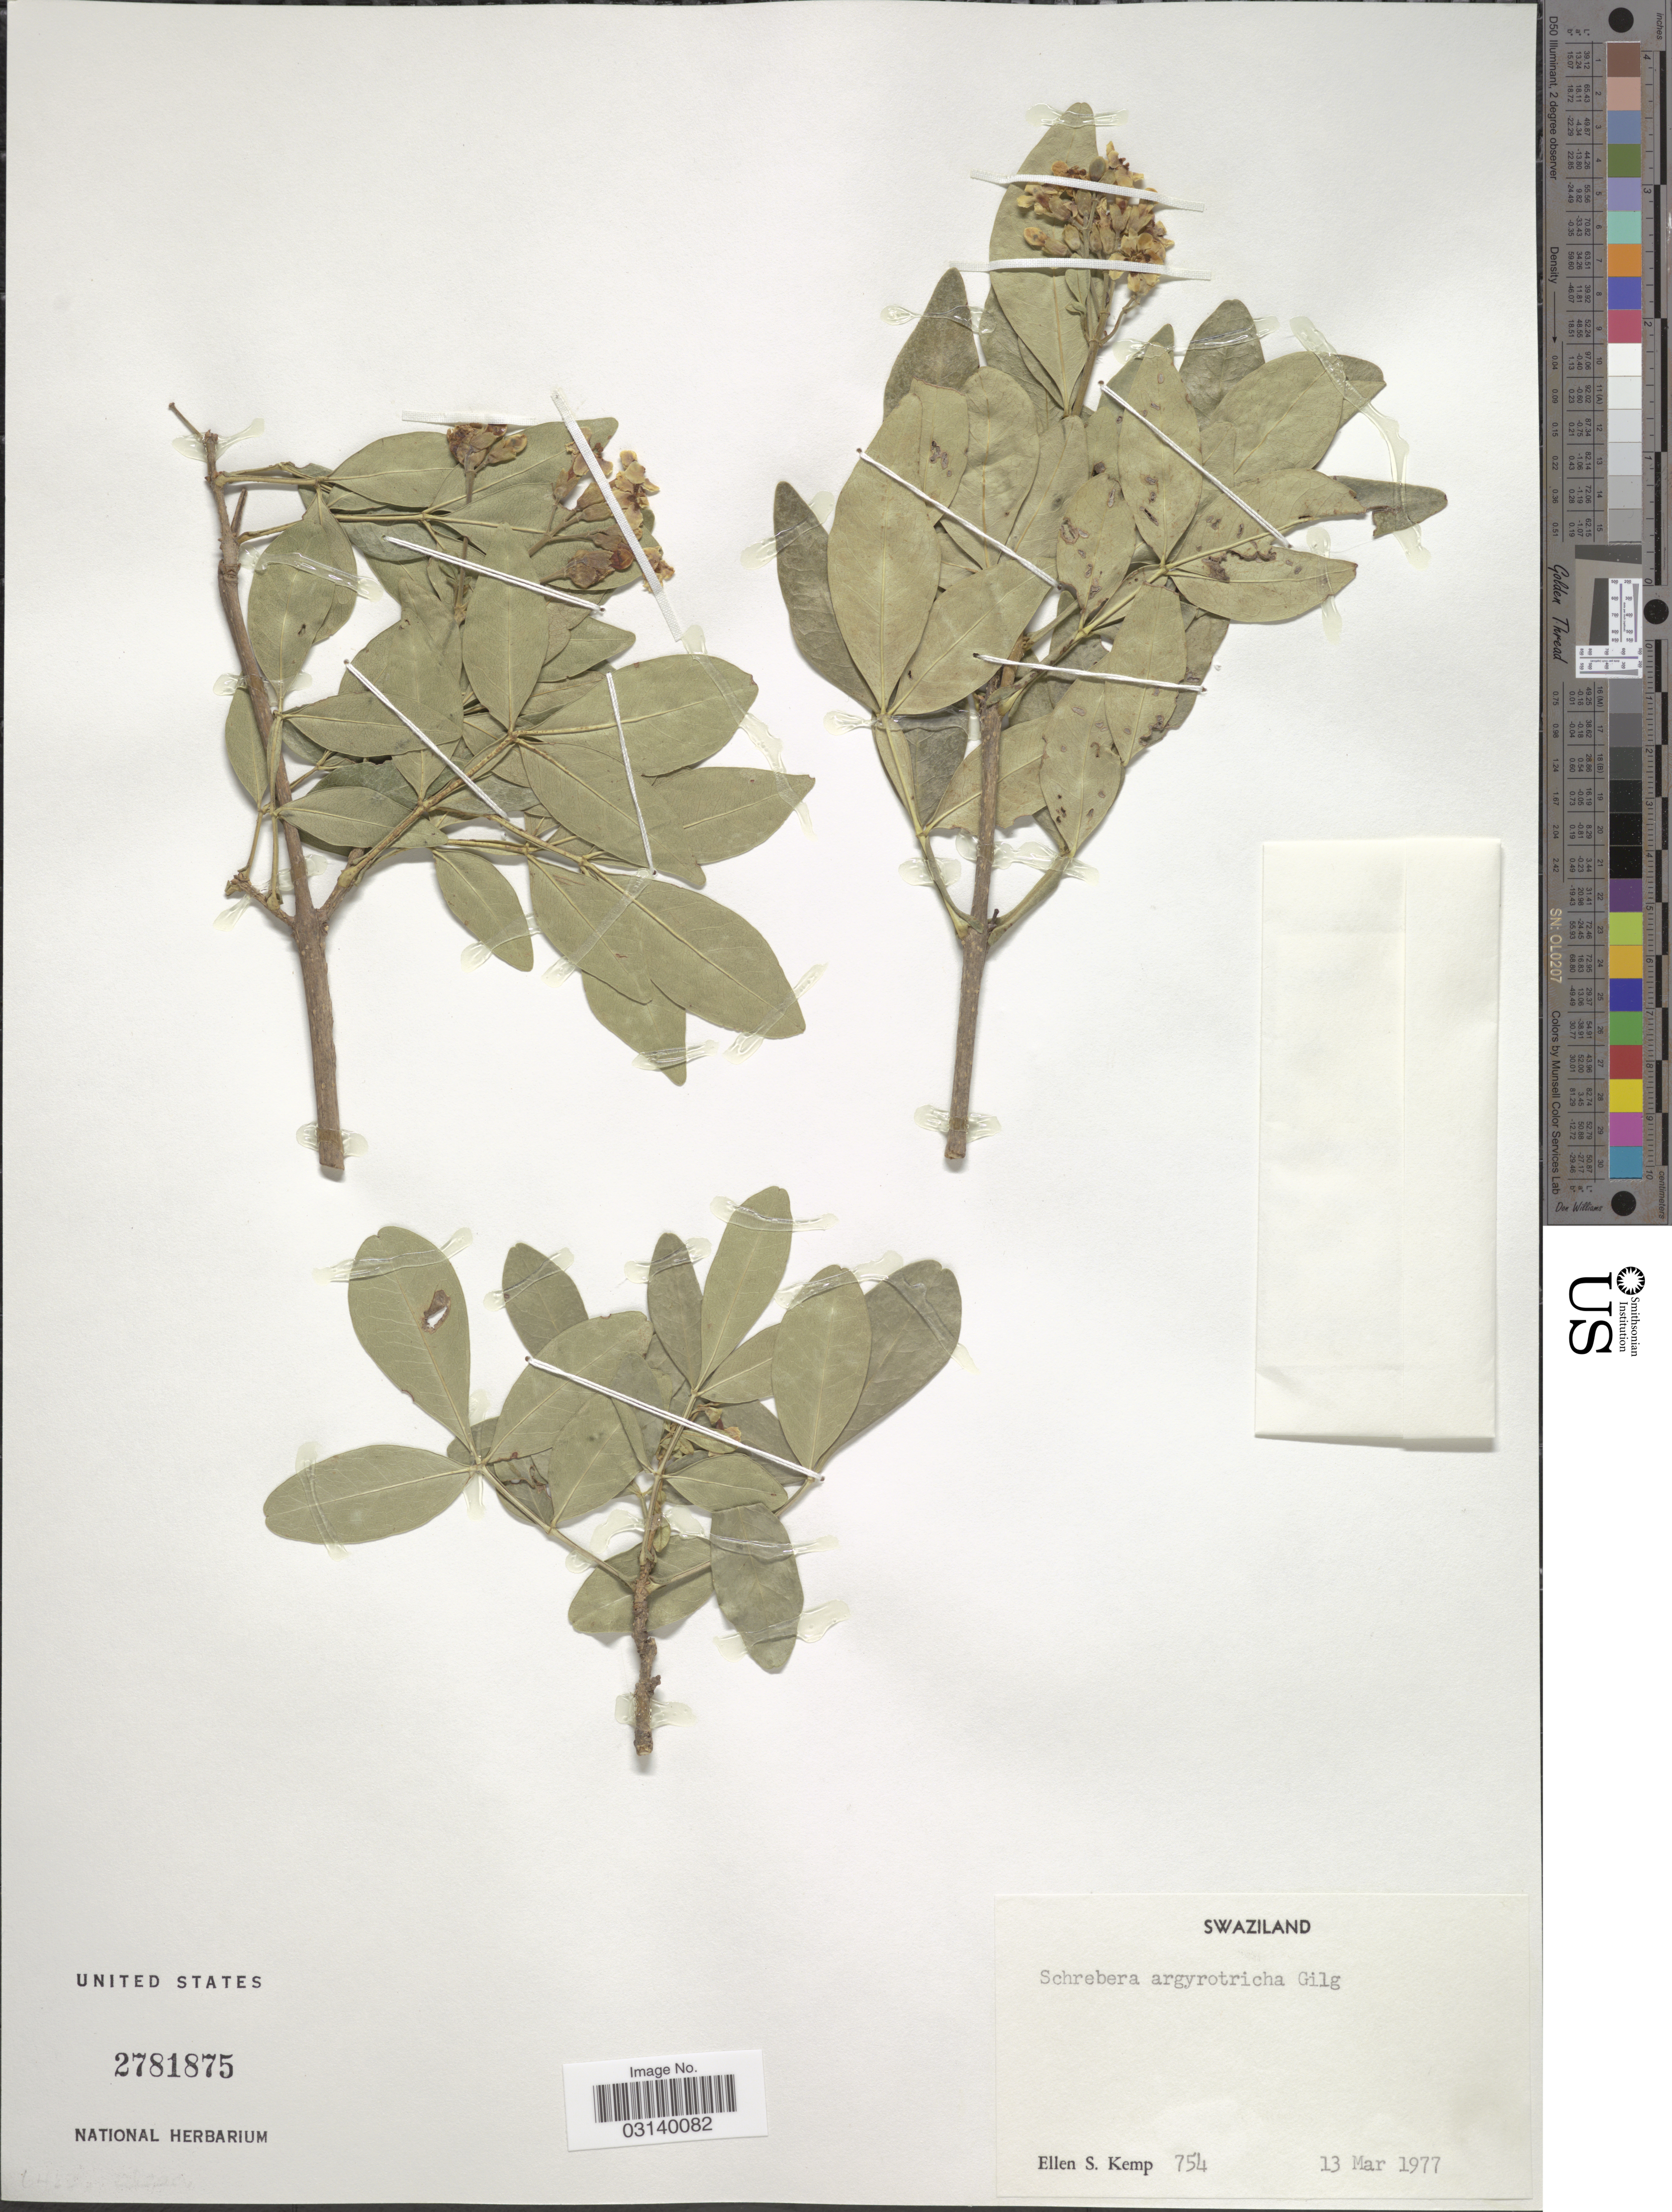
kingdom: Plantae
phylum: Tracheophyta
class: Magnoliopsida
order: Lamiales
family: Oleaceae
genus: Schrebera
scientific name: Schrebera argyrotricha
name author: Gilg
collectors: E. S. Kemp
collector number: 754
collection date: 1977-03-13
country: Eswatini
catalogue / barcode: US 2781875